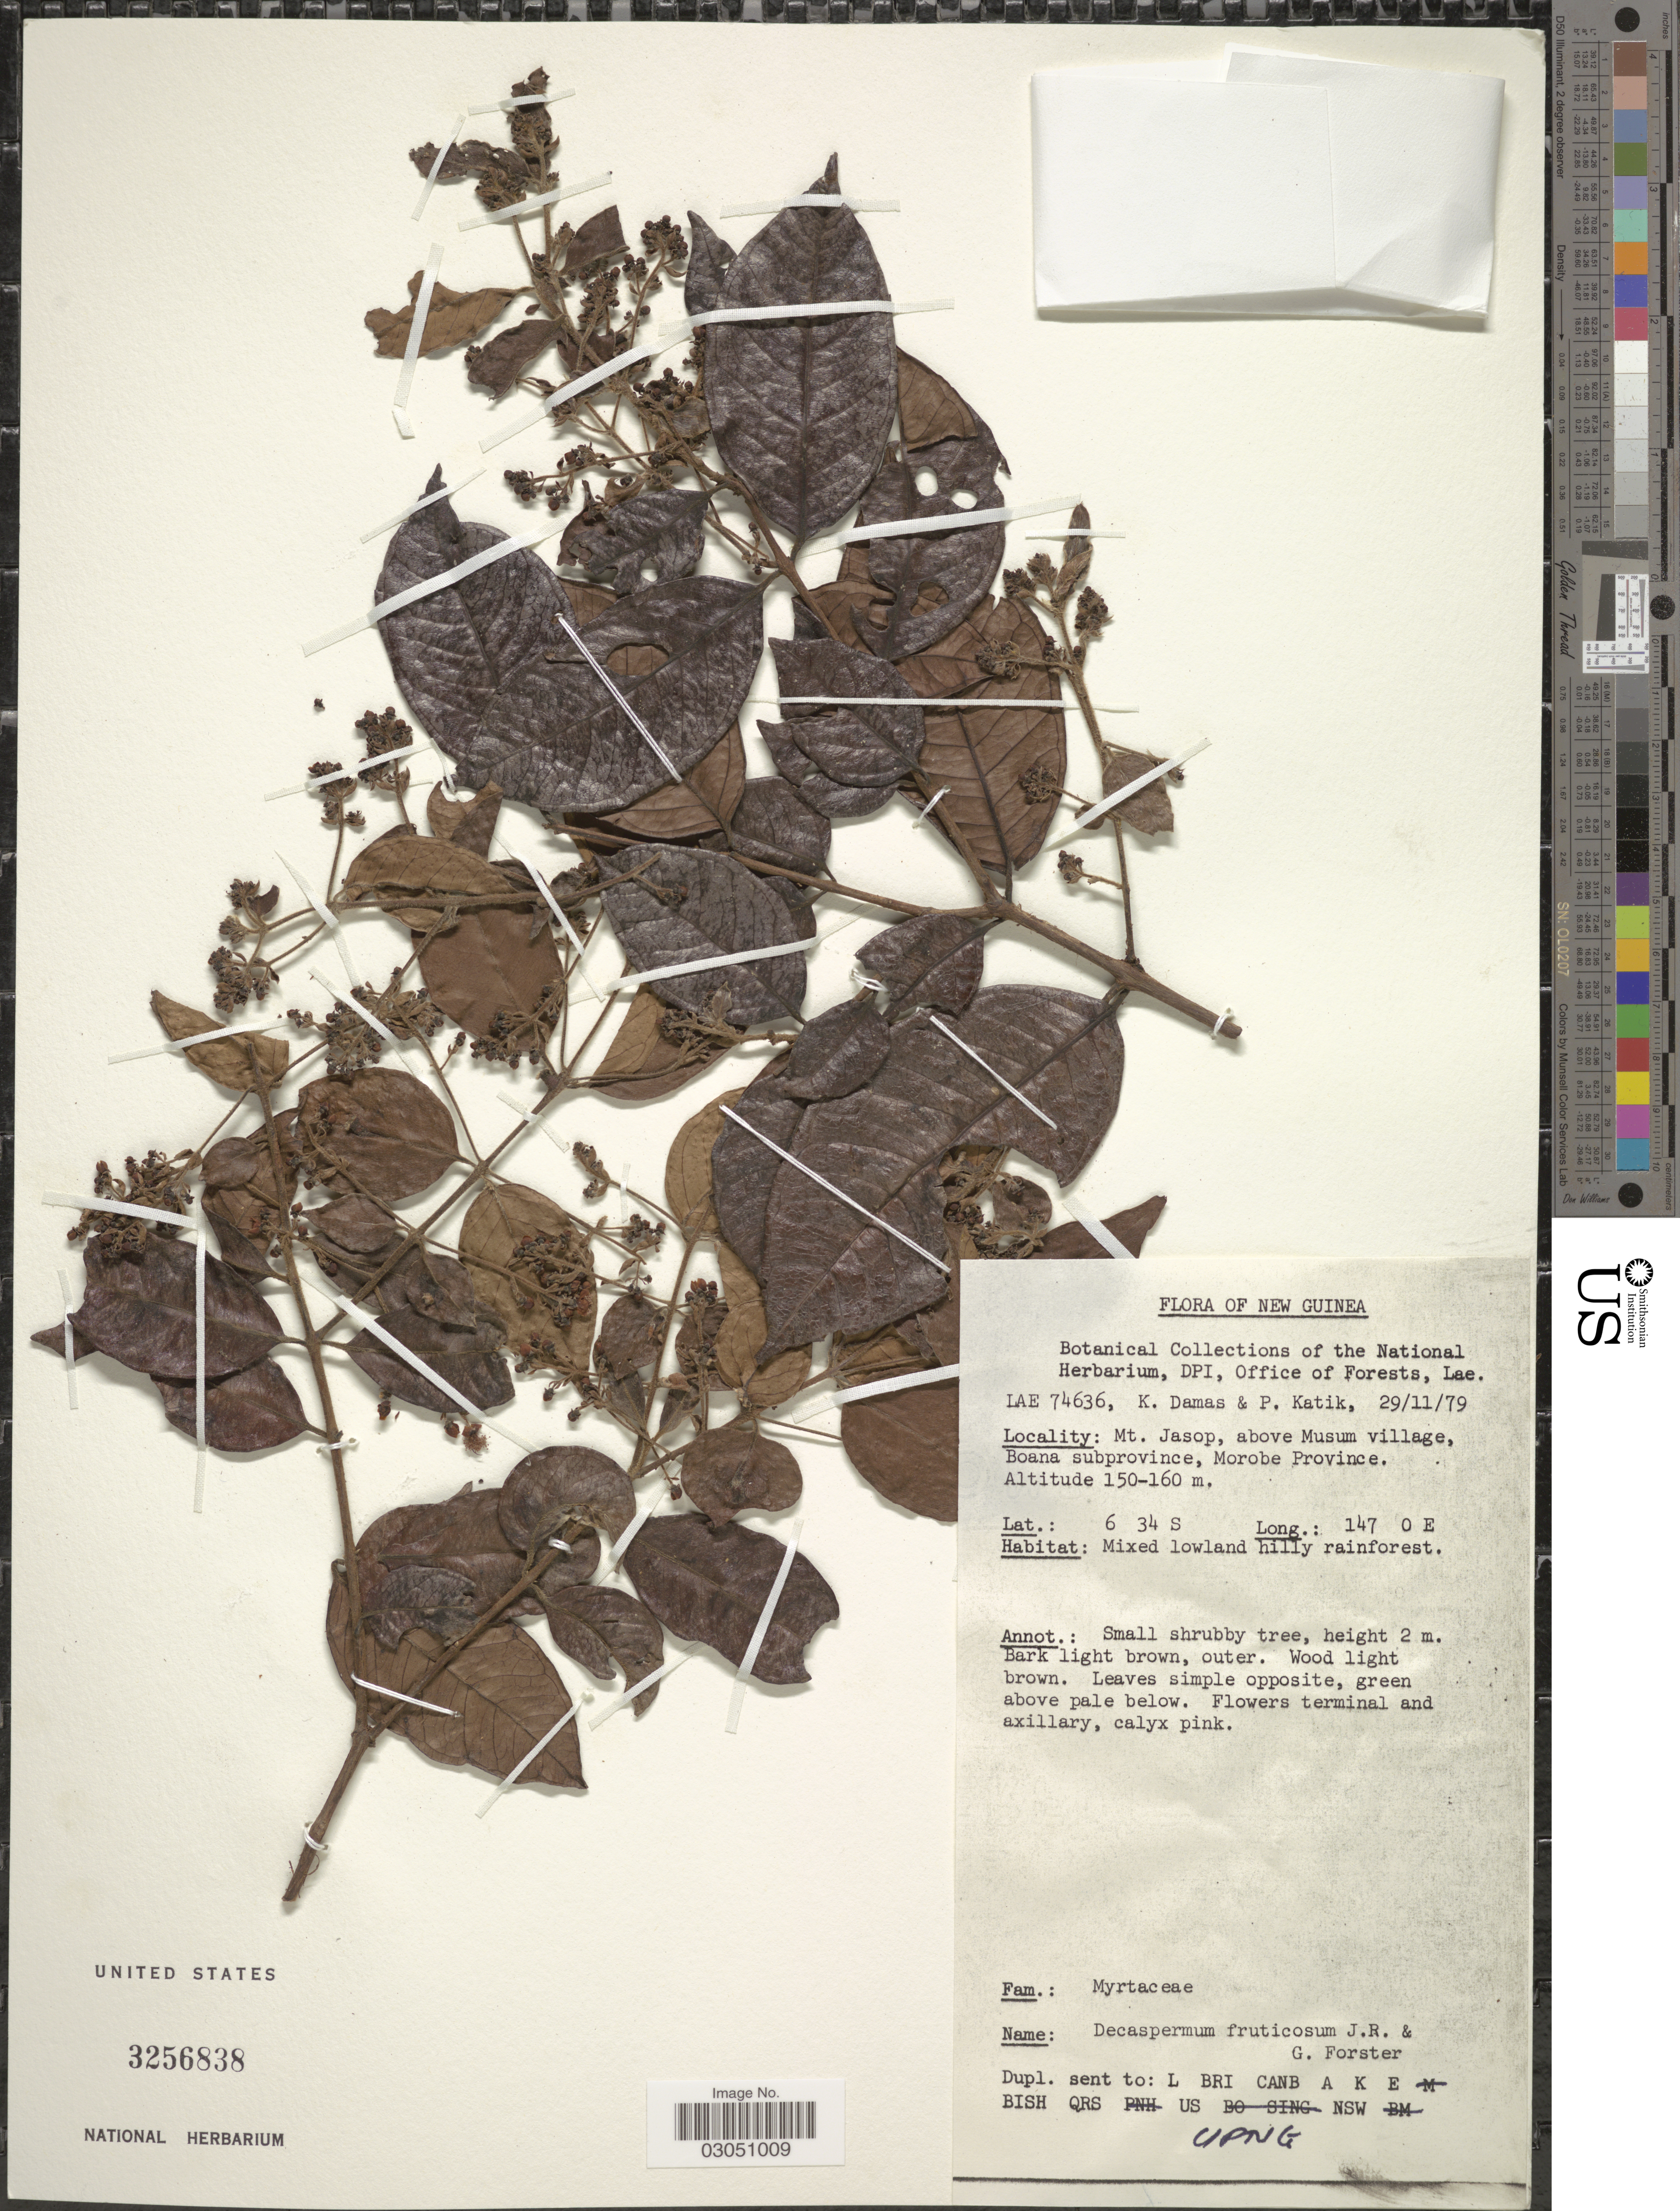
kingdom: Plantae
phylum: Tracheophyta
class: Magnoliopsida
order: Myrtales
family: Myrtaceae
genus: Decaspermum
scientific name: Decaspermum neurophyllum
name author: K. Schum. & Lauterb.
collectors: K. Damas & P. Katik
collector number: LAE 74636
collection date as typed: Transcribed d/m/y: 29/11/79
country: Papua New Guinea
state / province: Morobe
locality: Mt. Jasop, above Musum village, Boana subprovince, Morobe Province.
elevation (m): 150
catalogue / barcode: US 3256838